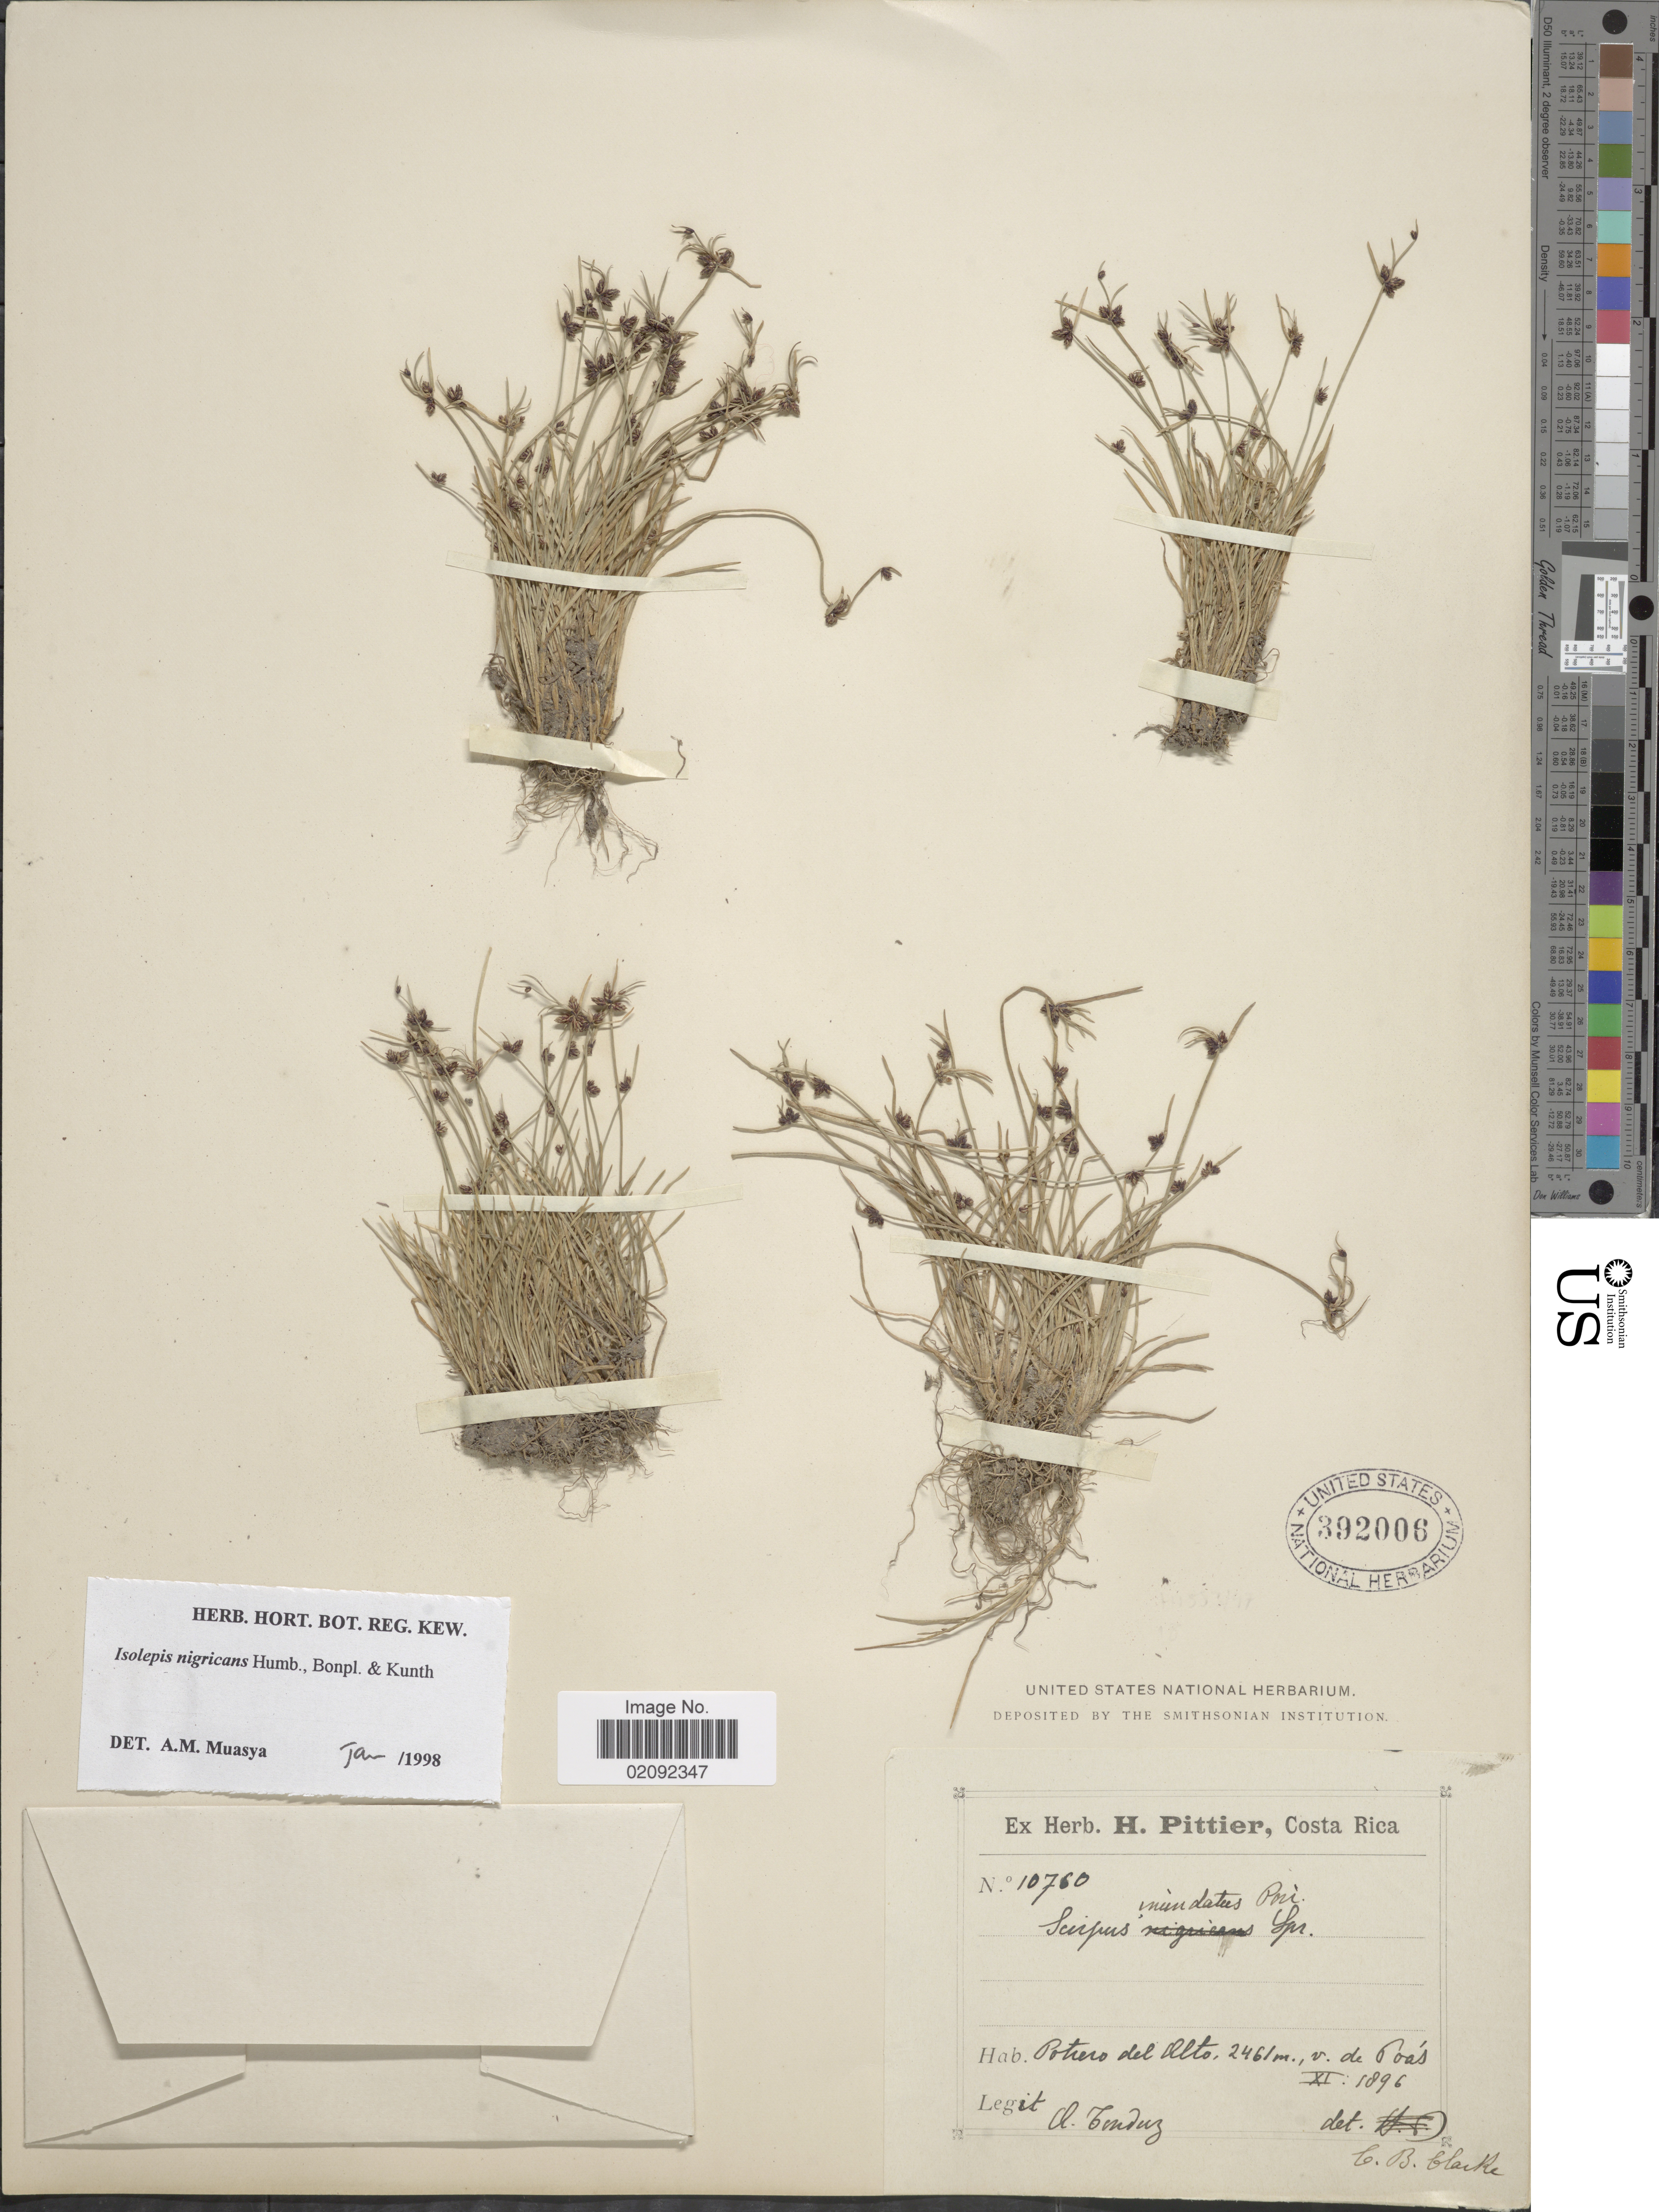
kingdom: Plantae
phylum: Tracheophyta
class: Liliopsida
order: Poales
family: Cyperaceae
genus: Isolepis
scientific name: Isolepis nigricans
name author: Kunth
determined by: Muasya, A. M.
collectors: A. Tonduz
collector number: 10760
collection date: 1896-11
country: Costa Rica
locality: Potrero del Alto, V. de Poás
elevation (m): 2461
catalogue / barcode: US 392006